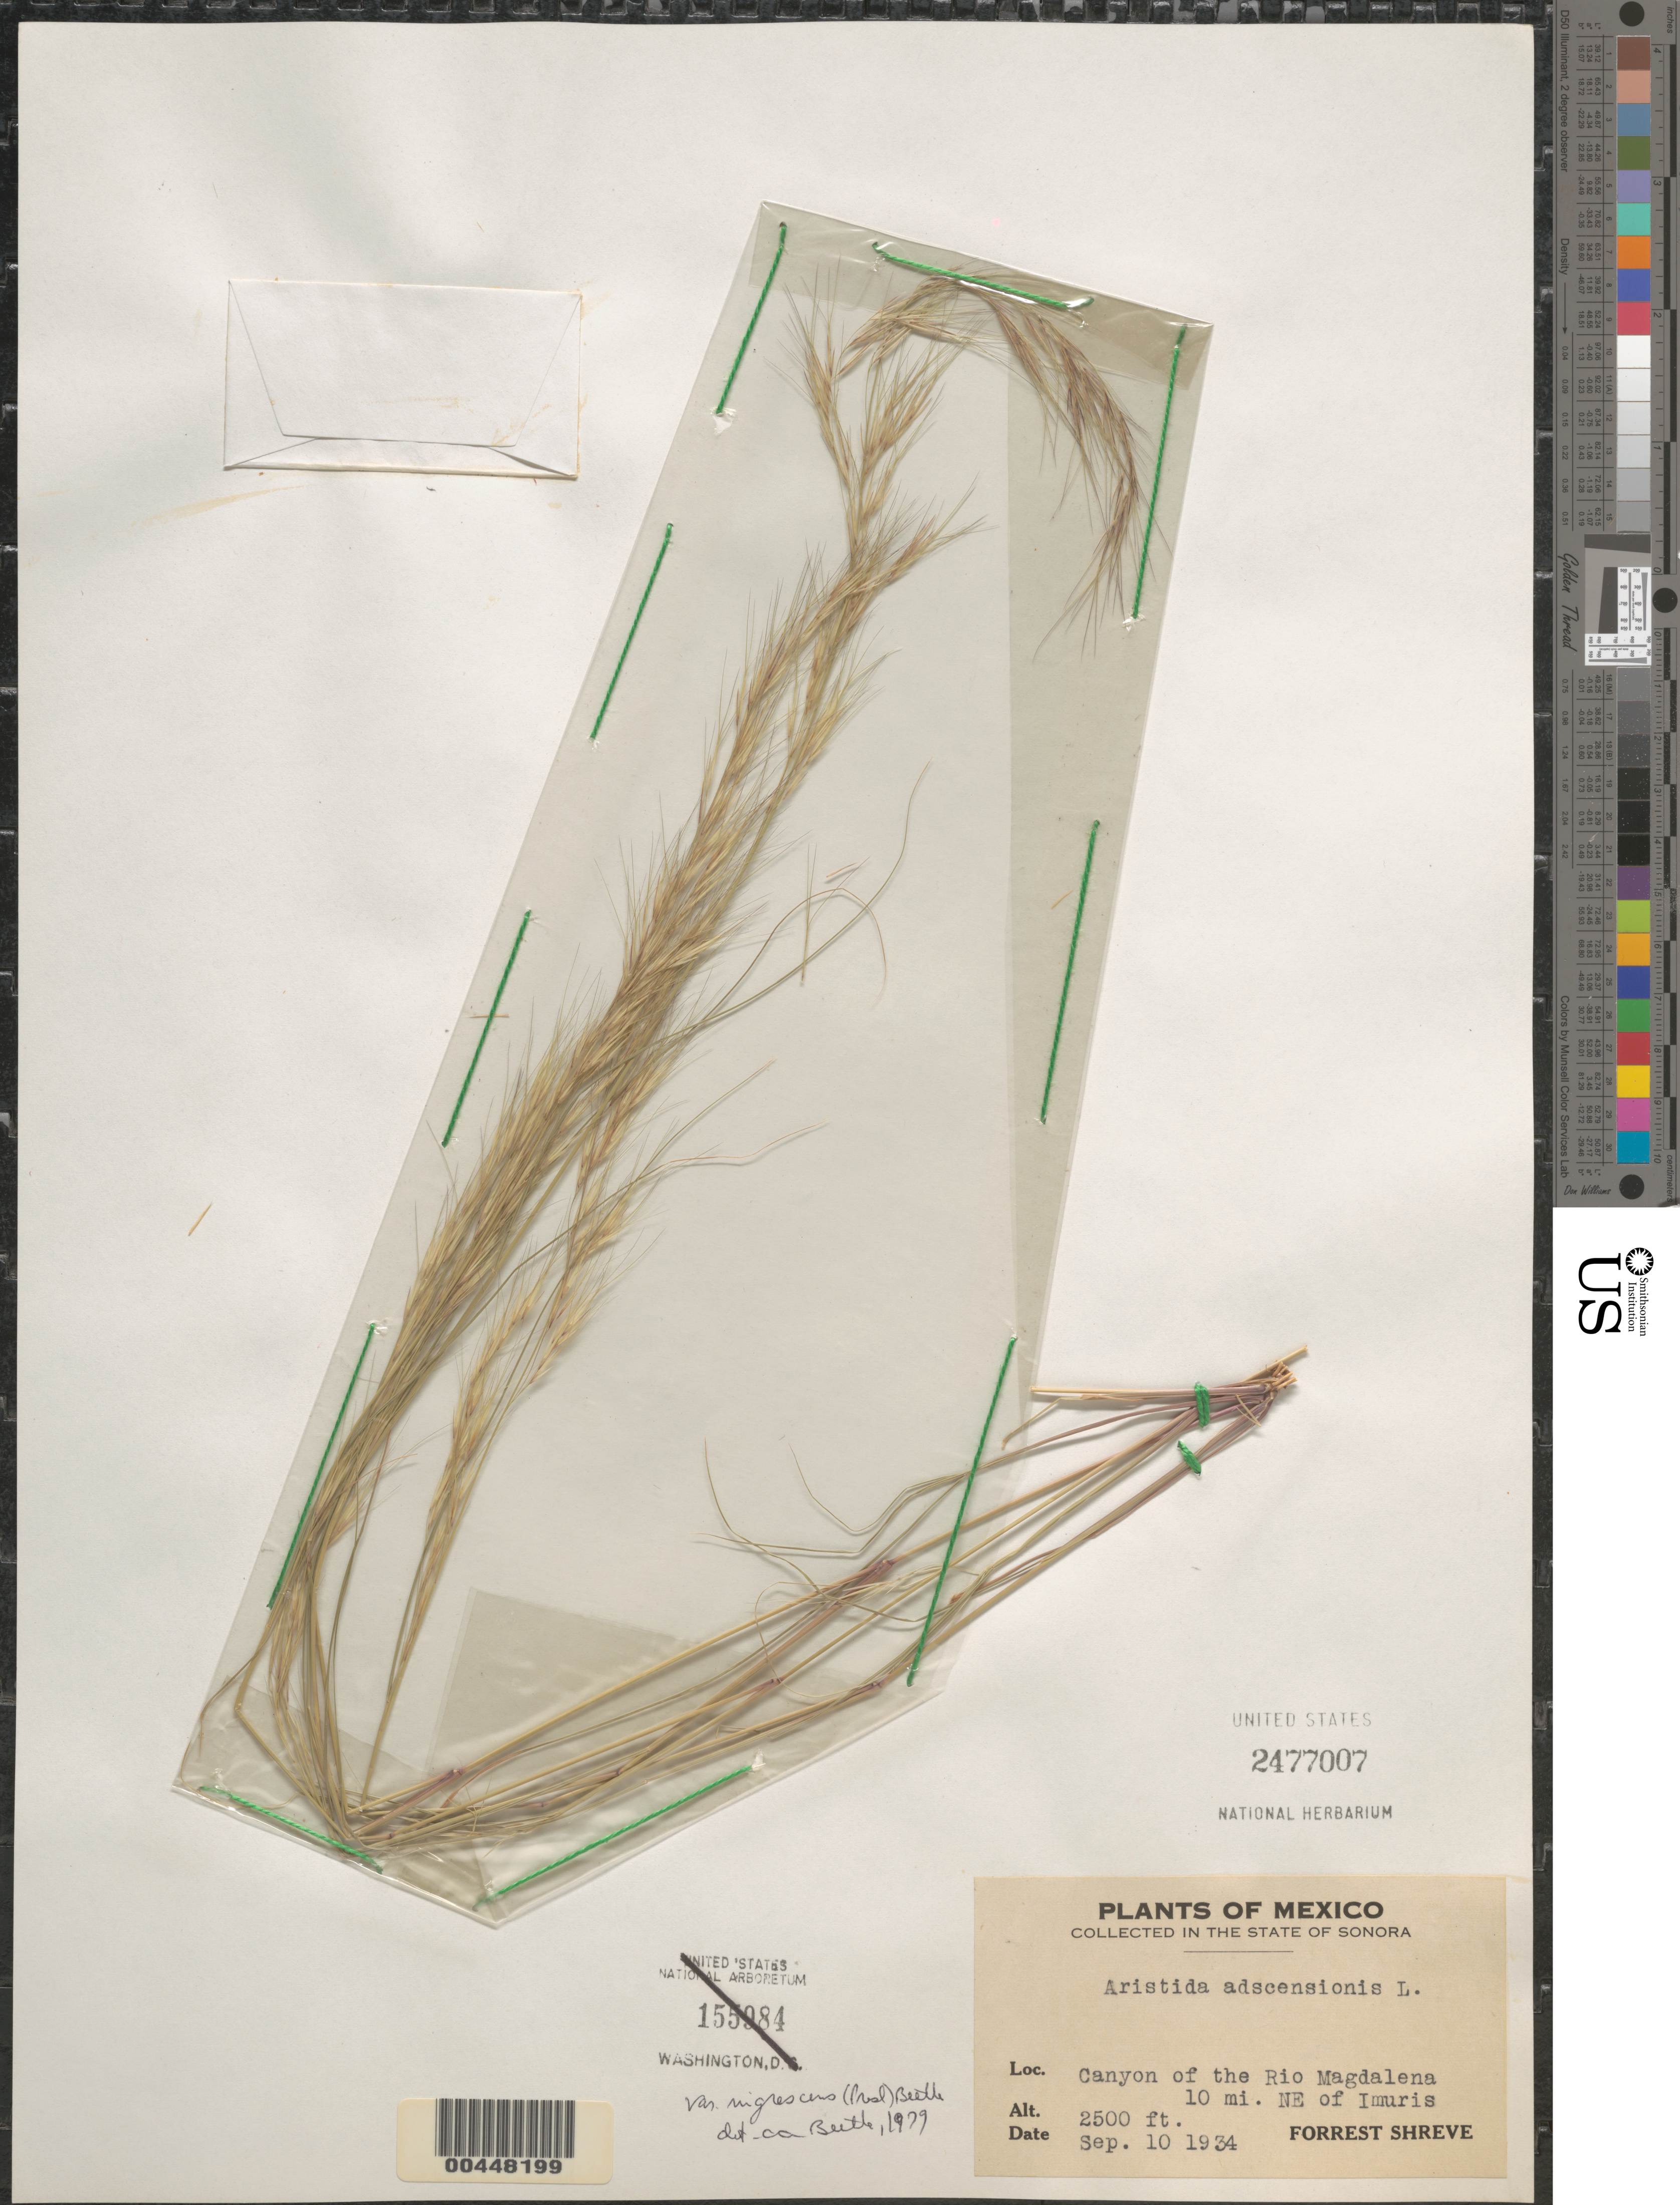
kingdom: Plantae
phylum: Tracheophyta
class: Liliopsida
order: Poales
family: Poaceae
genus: Aristida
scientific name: Aristida adscensionis var. nigrescens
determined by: Beetle, O. A.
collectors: F. Shreve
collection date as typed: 10 Sep 1934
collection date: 1934-09-10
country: Mexico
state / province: Sonora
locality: Canyon of the Rio Magdalena, 10 mi NE of Imuris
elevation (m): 762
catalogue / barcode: US 2477007